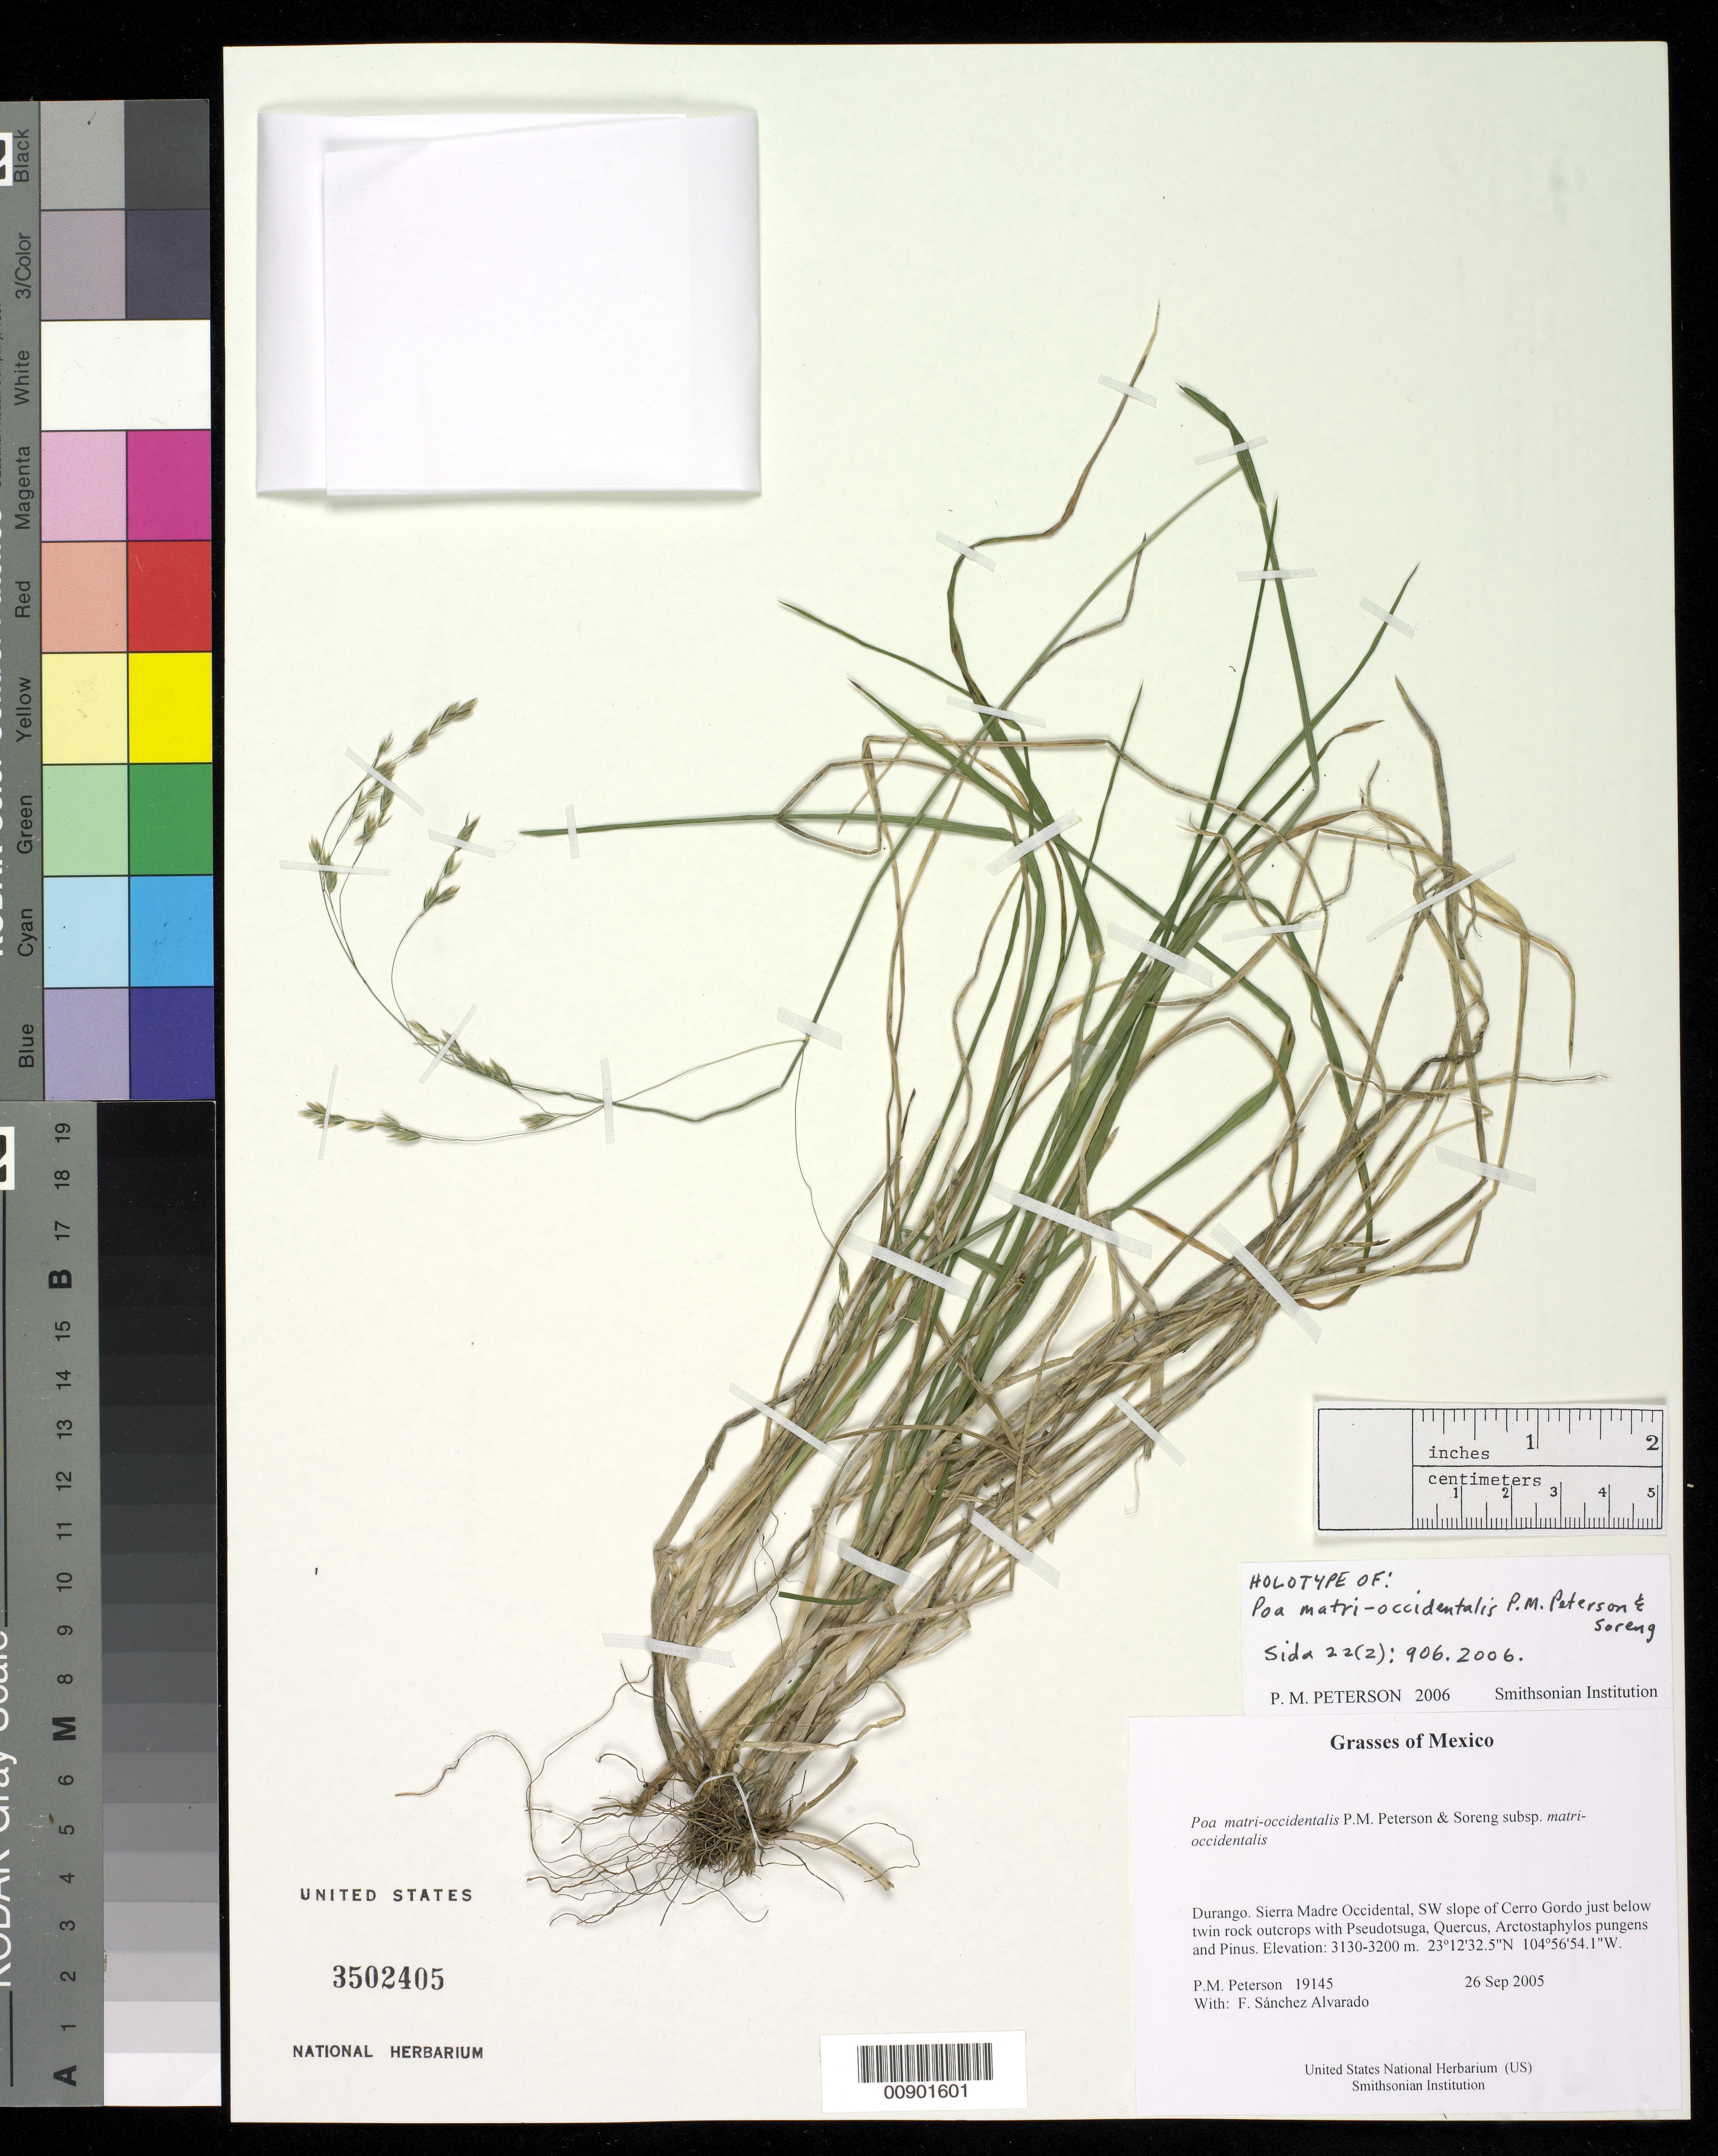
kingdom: Plantae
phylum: Tracheophyta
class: Liliopsida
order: Poales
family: Poaceae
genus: Poa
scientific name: Poa matri-occidentalis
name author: P.M. Peterson & Soreng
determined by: Peterson, Paul M., (BOT), Smithsonian Institution - National Museum of Natural History (UNITED STATES)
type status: Holotype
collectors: P. M. Peterson & F. Sánchez Alvarado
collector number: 19145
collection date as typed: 26 Sep 2005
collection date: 2005-09-26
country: Mexico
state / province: Durango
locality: Durango. Sierra Madre Occidental, SW slope of Cerro Gordo just below twin rock outcrops.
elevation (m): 3130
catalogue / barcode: US 3502405